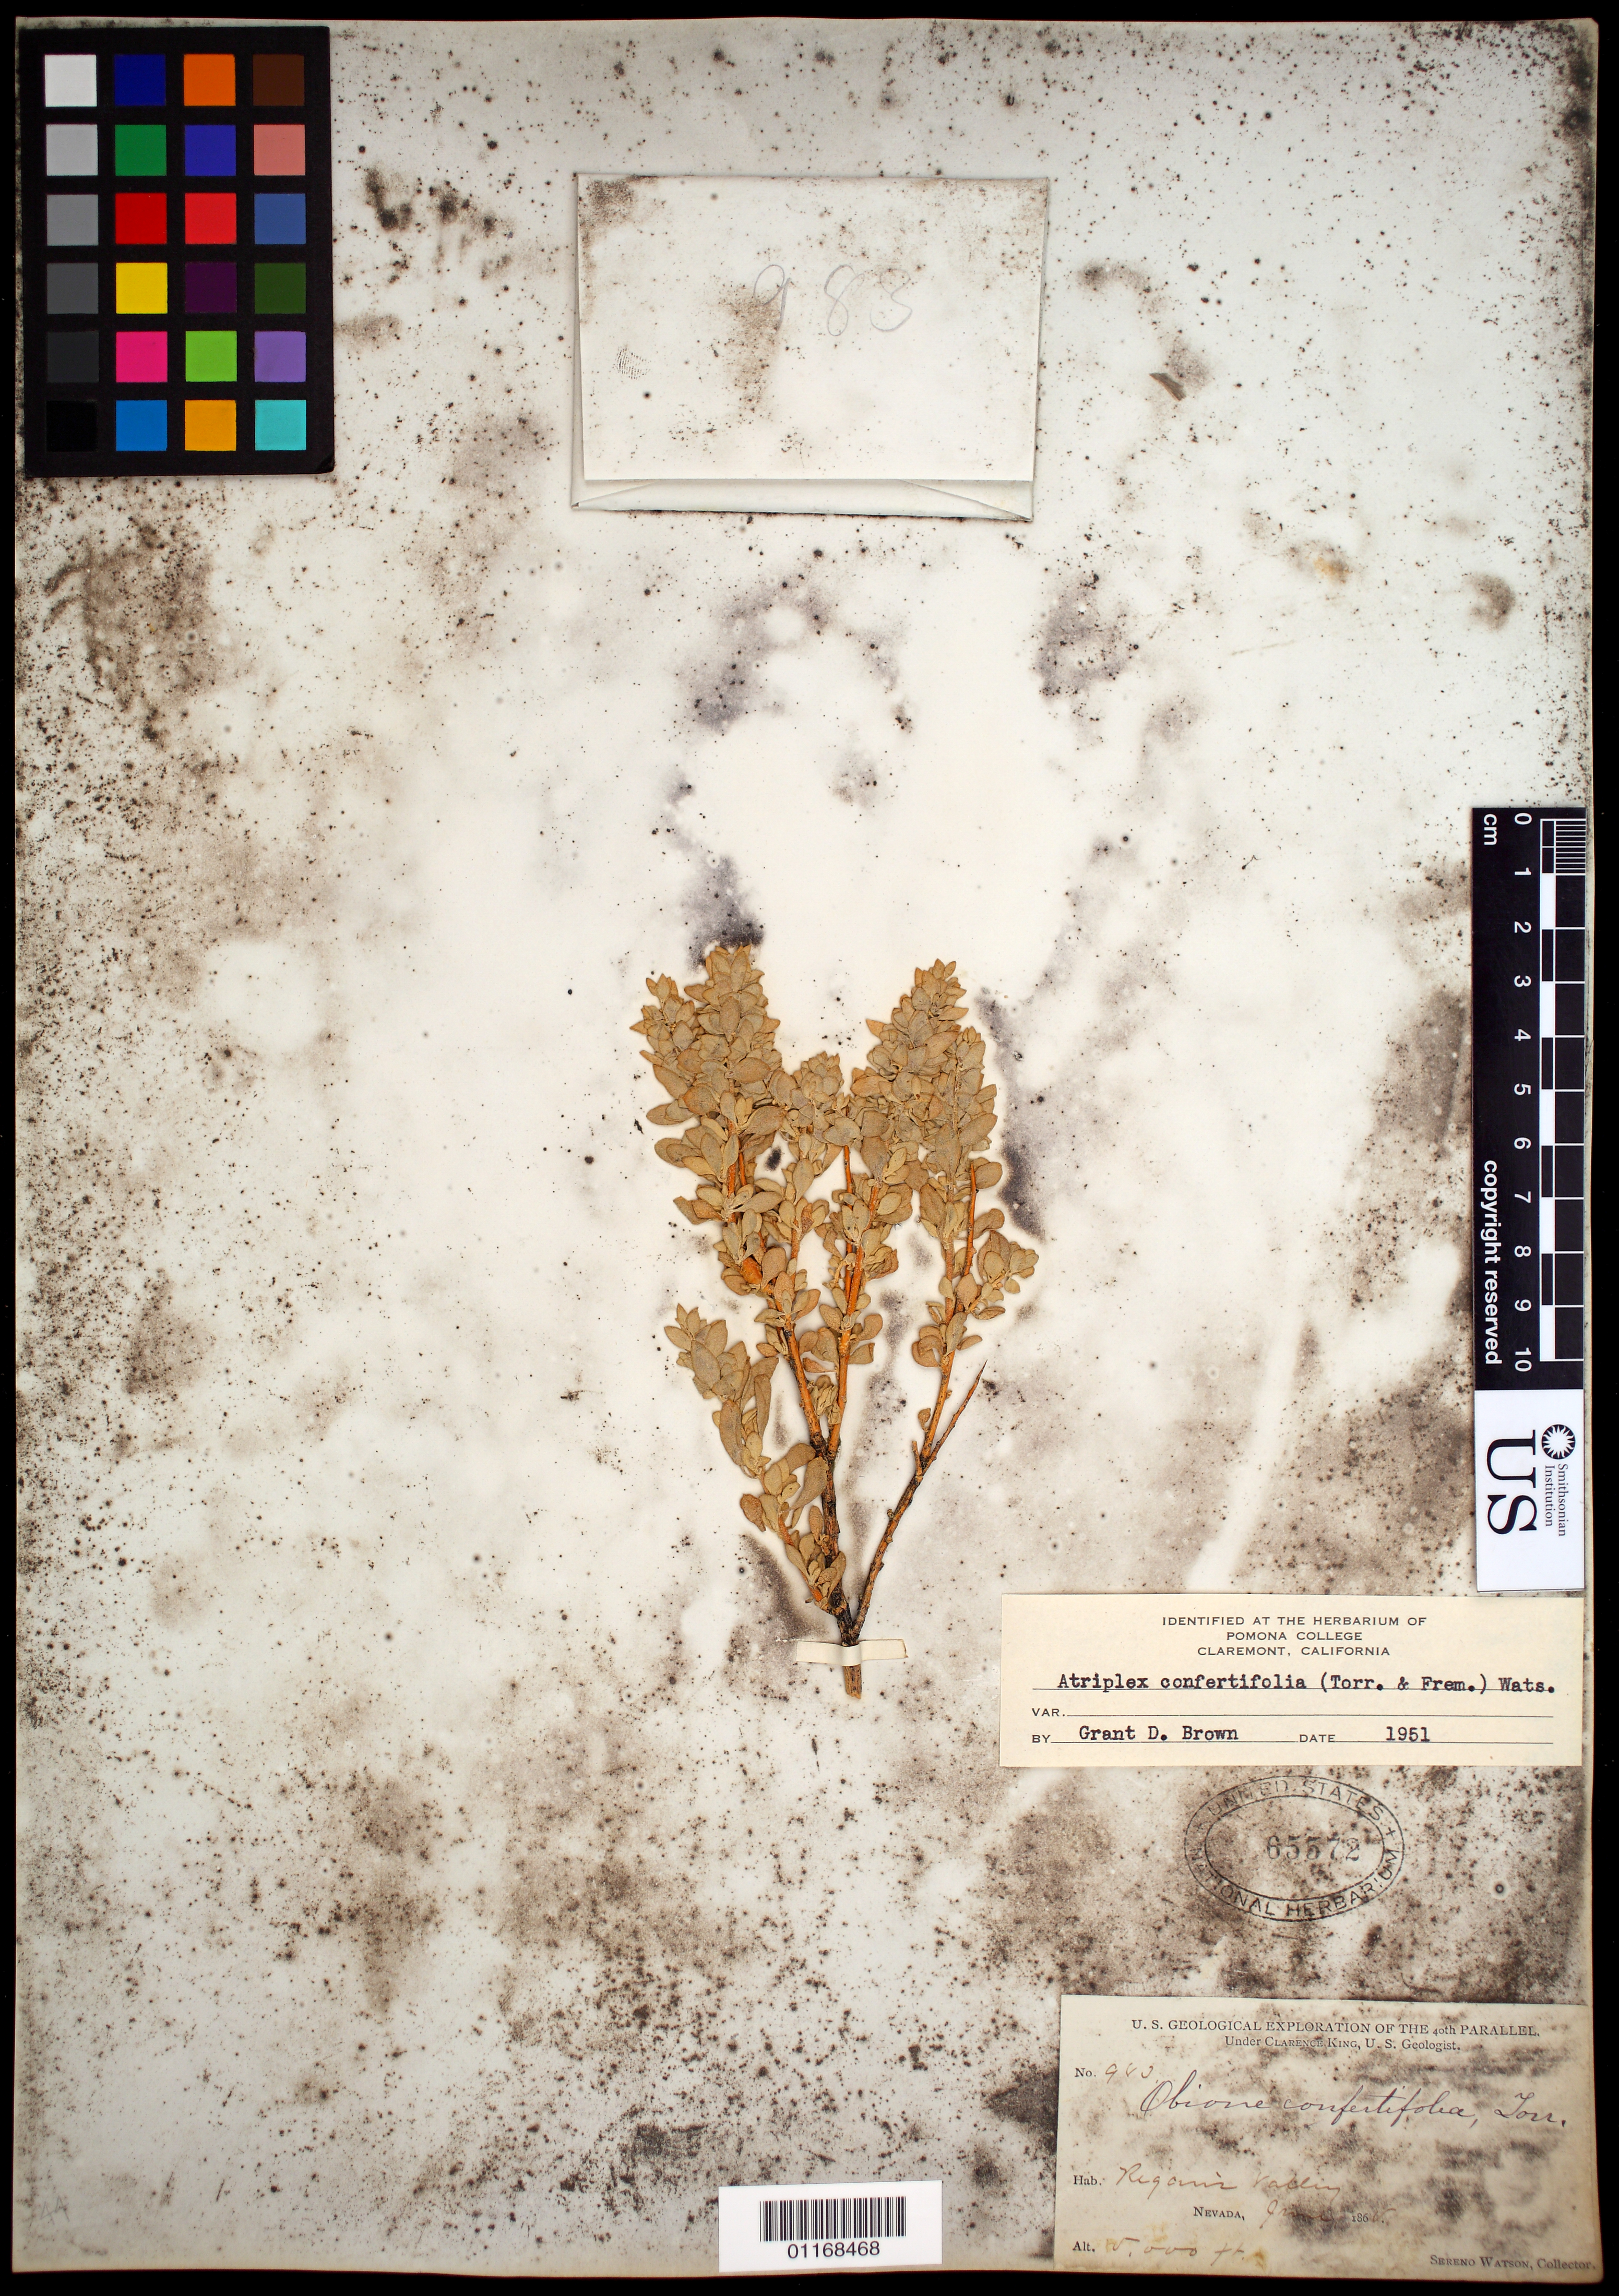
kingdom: Plantae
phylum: Tracheophyta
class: Magnoliopsida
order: Caryophyllales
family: Amaranthaceae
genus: Atriplex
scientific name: Atriplex confertifolia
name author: (Torr. & Frém.) S. Watson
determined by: Brown, G. D.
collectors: S. Watson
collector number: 983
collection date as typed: Jun 1868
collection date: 1868-06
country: United States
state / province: Nevada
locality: Rigan's Valley.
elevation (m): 1524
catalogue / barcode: US 65572